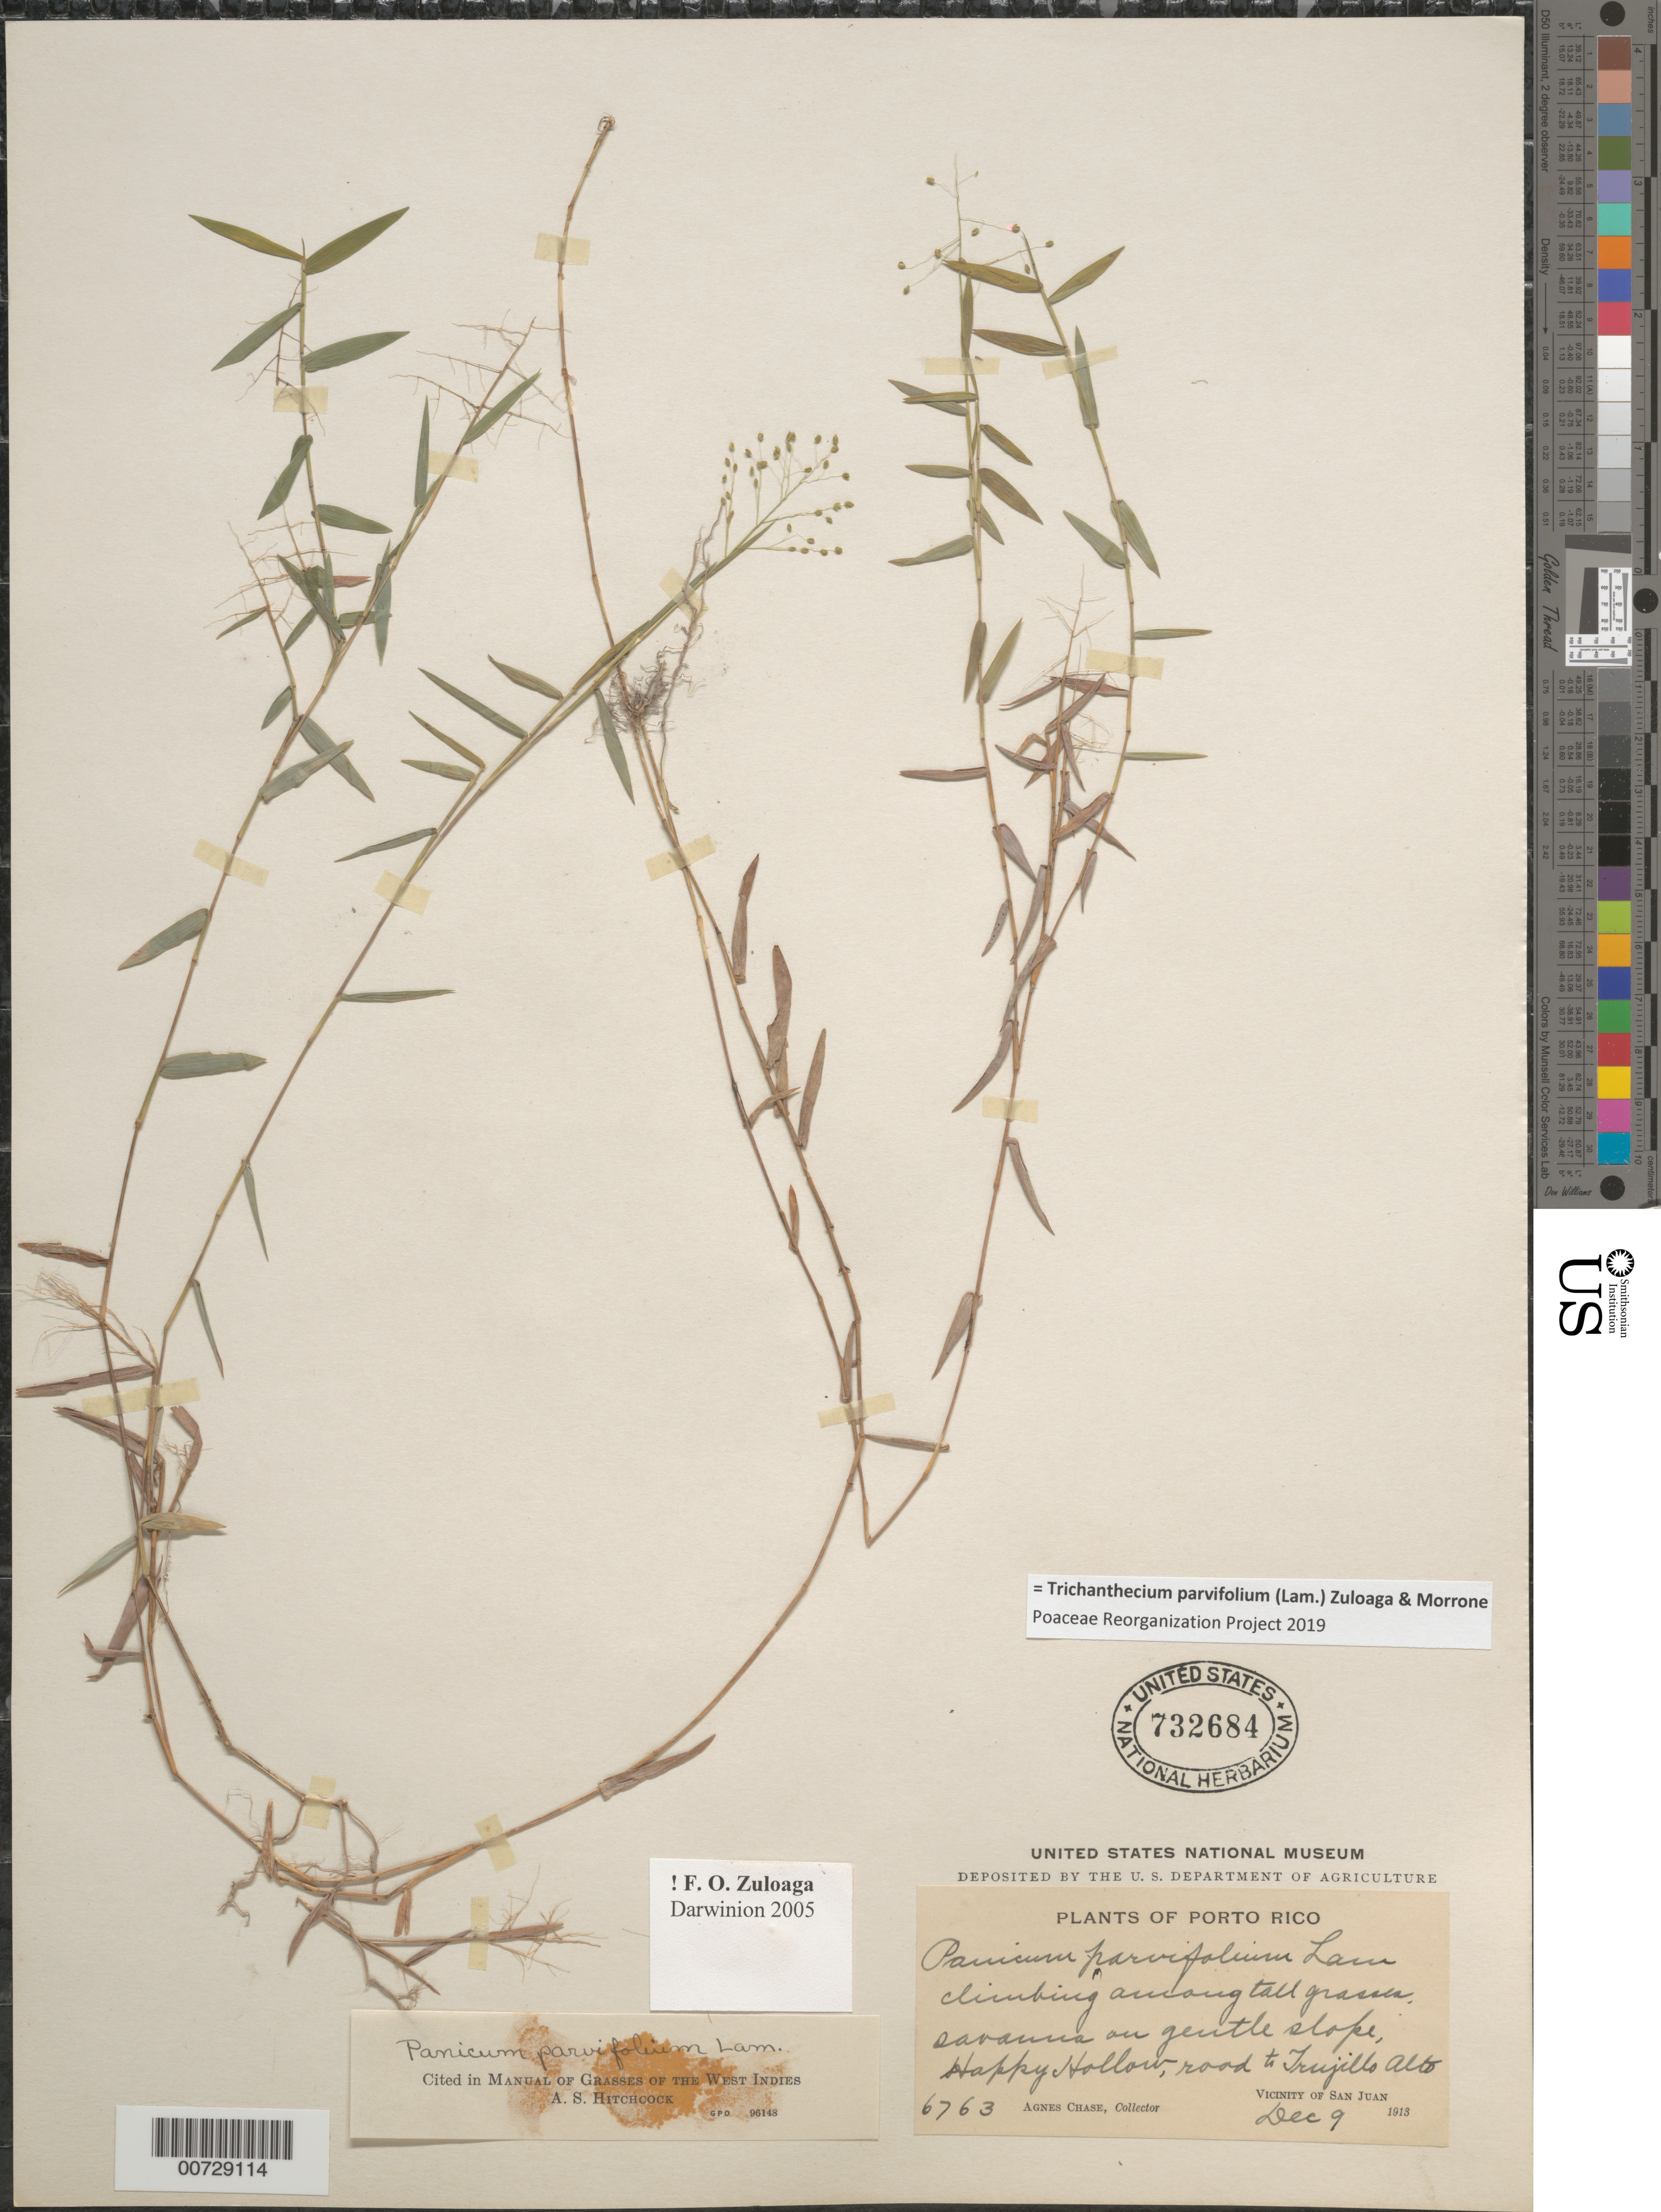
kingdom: Plantae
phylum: Tracheophyta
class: Liliopsida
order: Poales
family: Poaceae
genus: Panicum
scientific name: Panicum parvifolium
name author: Lam.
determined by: Hitchcock, Albert S.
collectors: A. Chase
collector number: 6763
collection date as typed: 09 Dec 1913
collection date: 1913-12-09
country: Puerto Rico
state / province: San Juan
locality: San Juan, vic of; Happy Hollow, road to Trujillo Alto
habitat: Among tall grasses, savanna on gentle slope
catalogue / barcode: US 732684